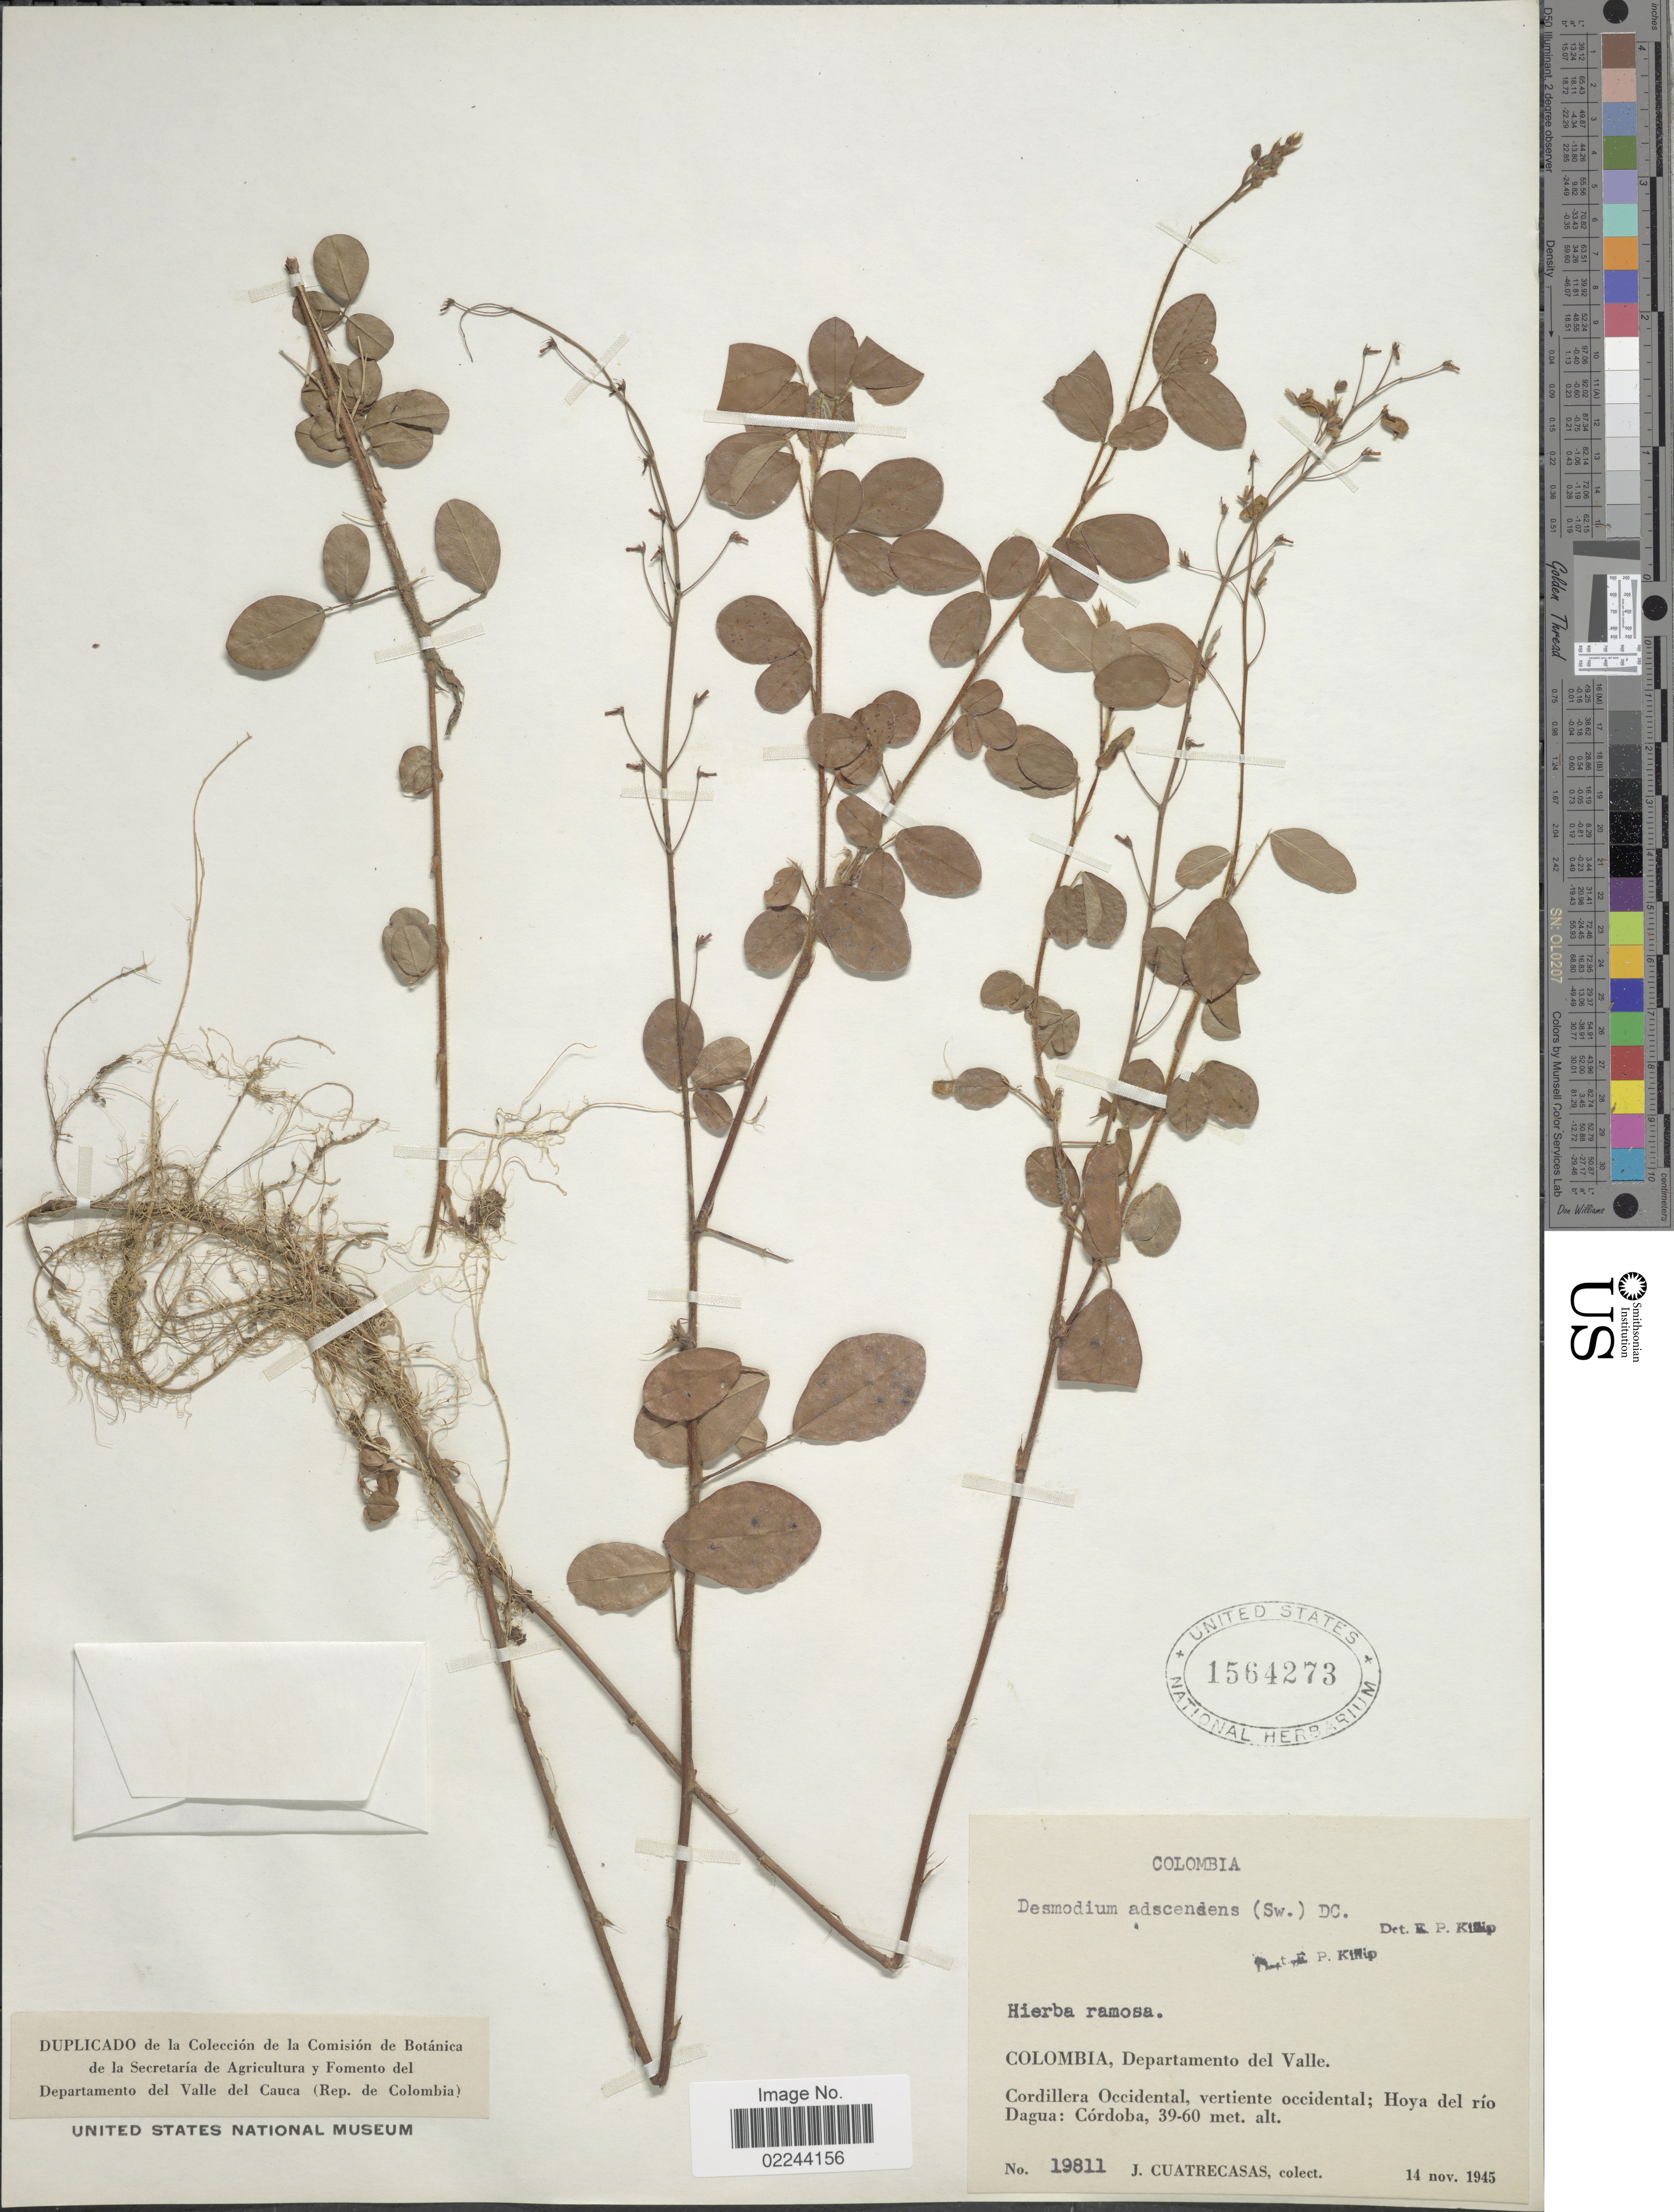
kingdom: Plantae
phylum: Tracheophyta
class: Magnoliopsida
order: Fabales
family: Fabaceae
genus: Grona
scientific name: Grona adscendens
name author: (Sw.) H. Ohashi & K. Ohashi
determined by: Strong, Mark T., (BOT), Smithsonian Institution - National Museum of Natural History (UNITED STATES)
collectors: J. Cuatrecasas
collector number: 19811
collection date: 1945-11-14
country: Colombia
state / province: Córdoba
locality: Departamento del Valle, Cordillera Occidental; vertiente occidental; Hoya del río Dagua: Córdoba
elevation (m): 39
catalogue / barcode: US 1564273